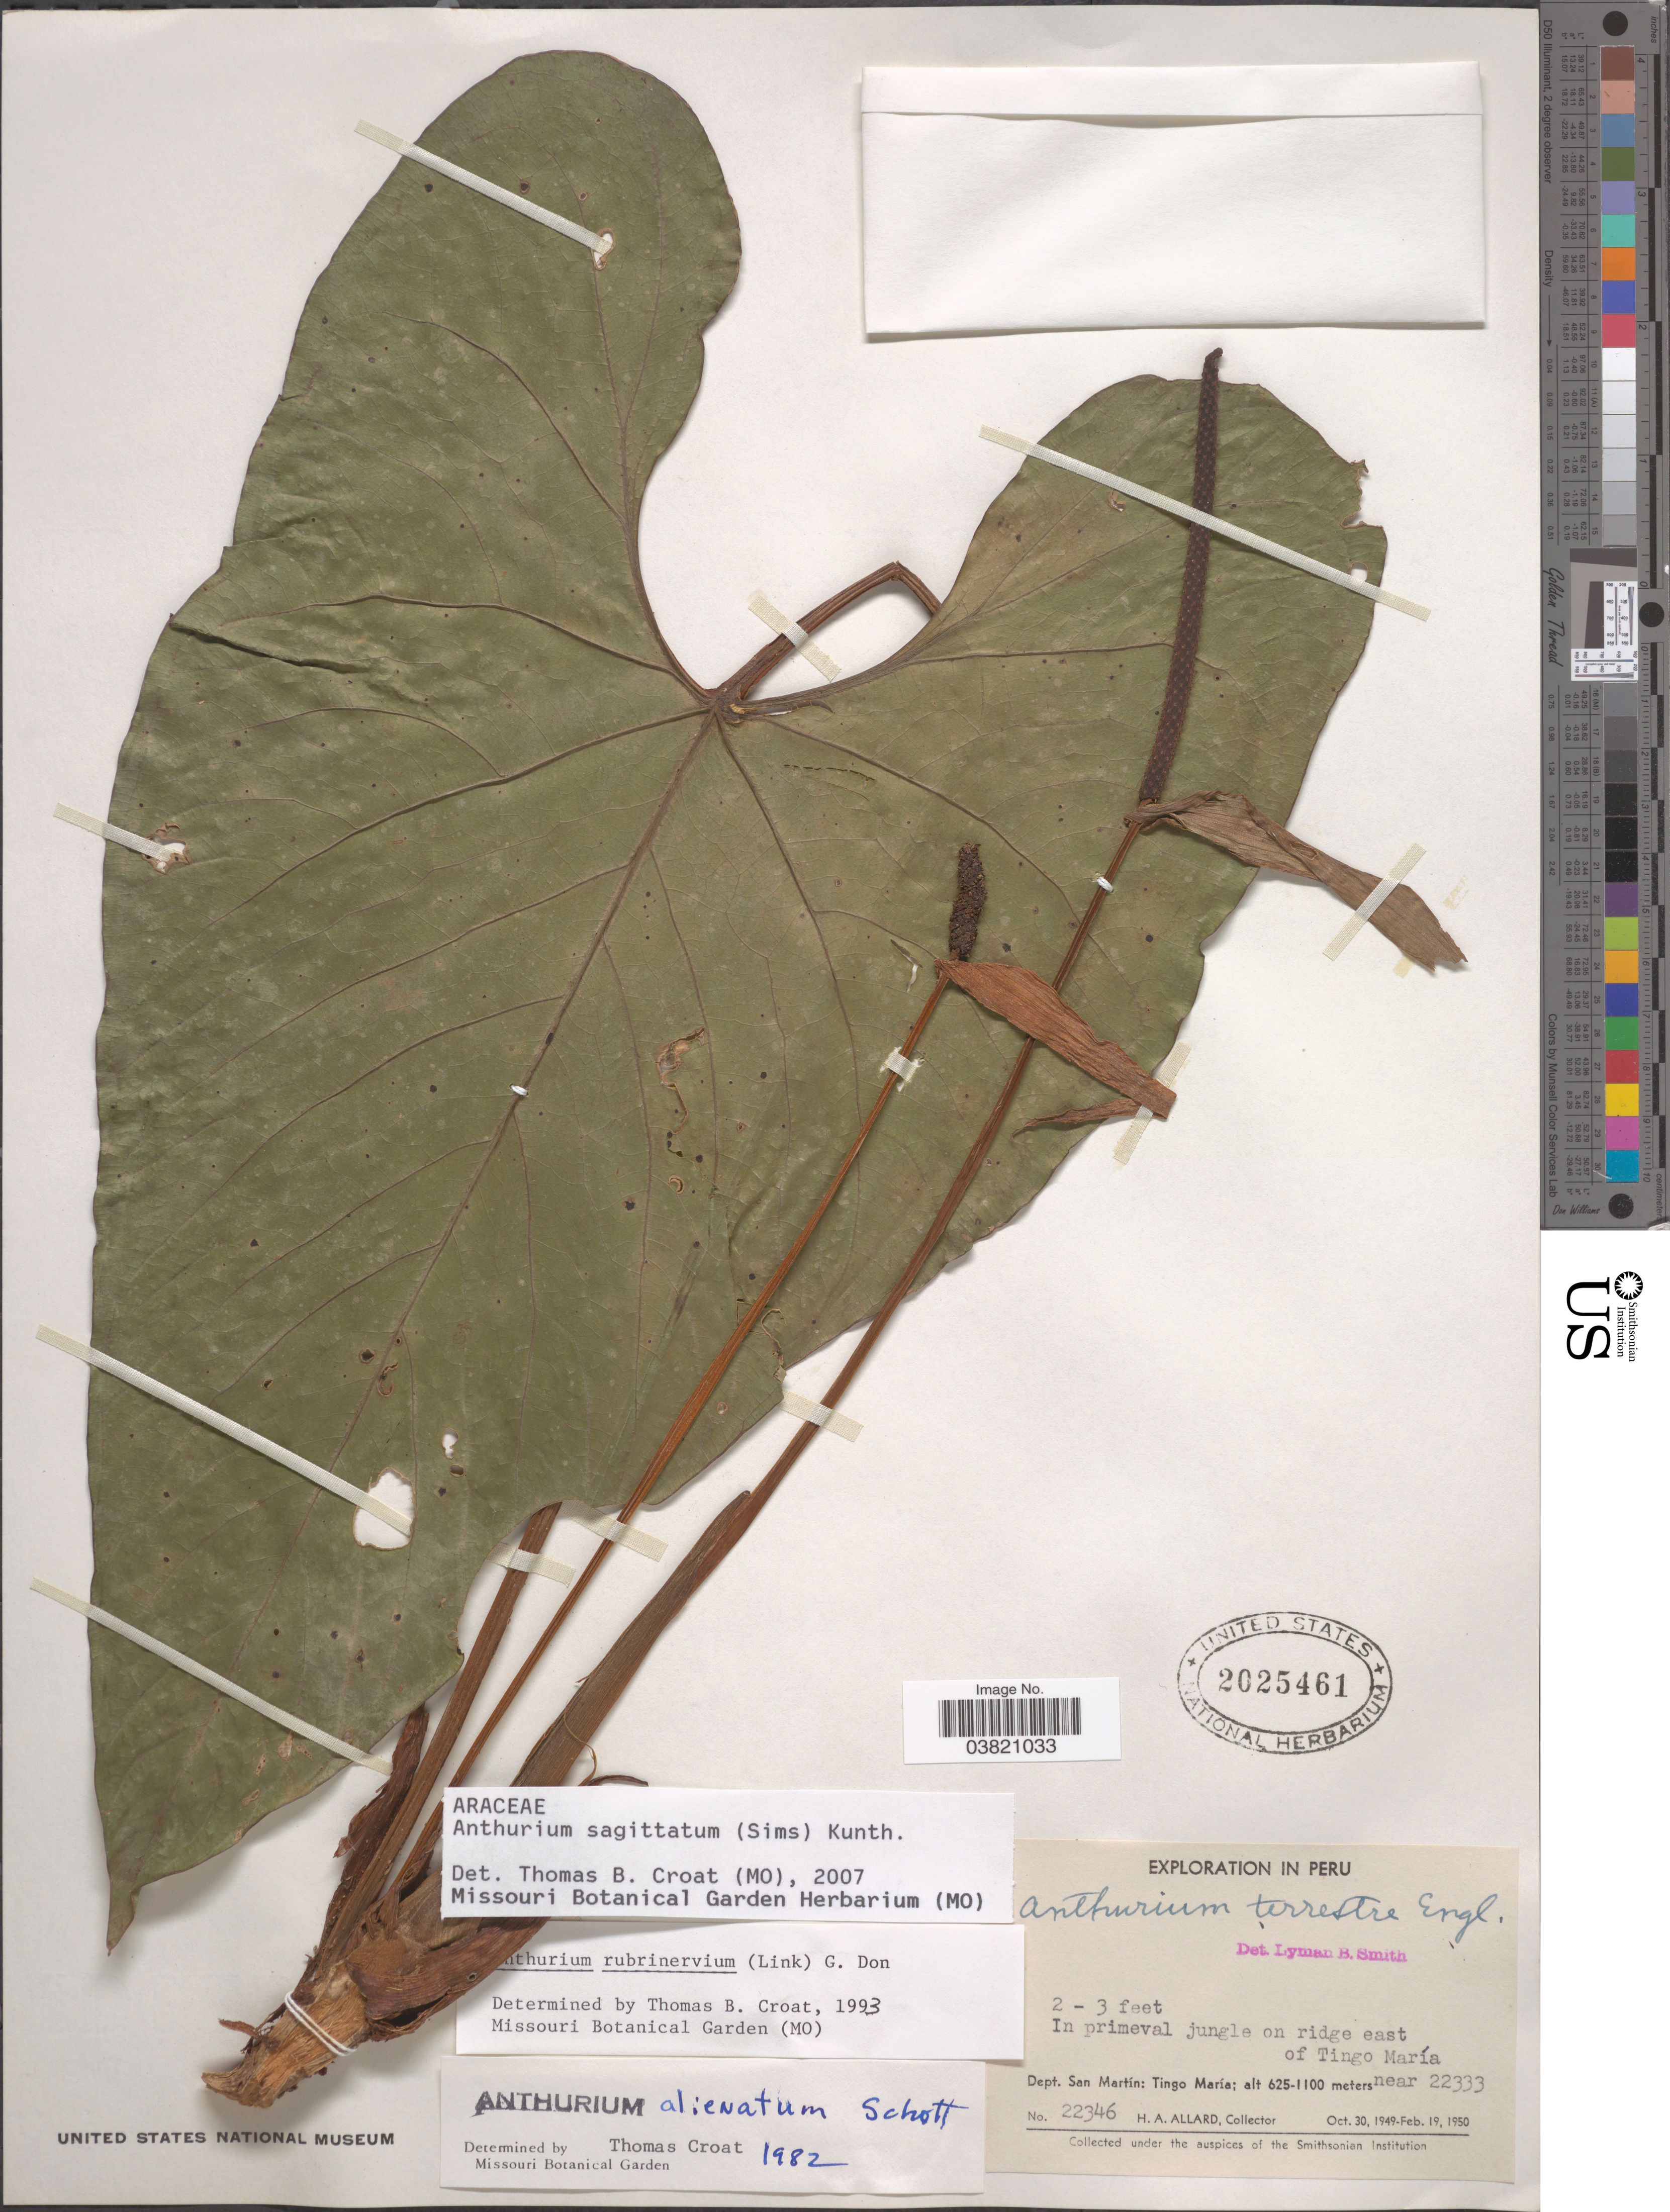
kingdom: Plantae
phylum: Tracheophyta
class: Liliopsida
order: Alismatales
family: Araceae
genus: Anthurium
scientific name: Anthurium sagittatum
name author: (Sims) G. Don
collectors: H. A. Allard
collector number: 22346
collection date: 1949-10-30/1950-02-19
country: Peru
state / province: San Martín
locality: On ridge east of Tingo María near 22333. Dept. San Martín: Tingo María.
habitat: in primeval jungle on ridge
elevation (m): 625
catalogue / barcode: US 2025461